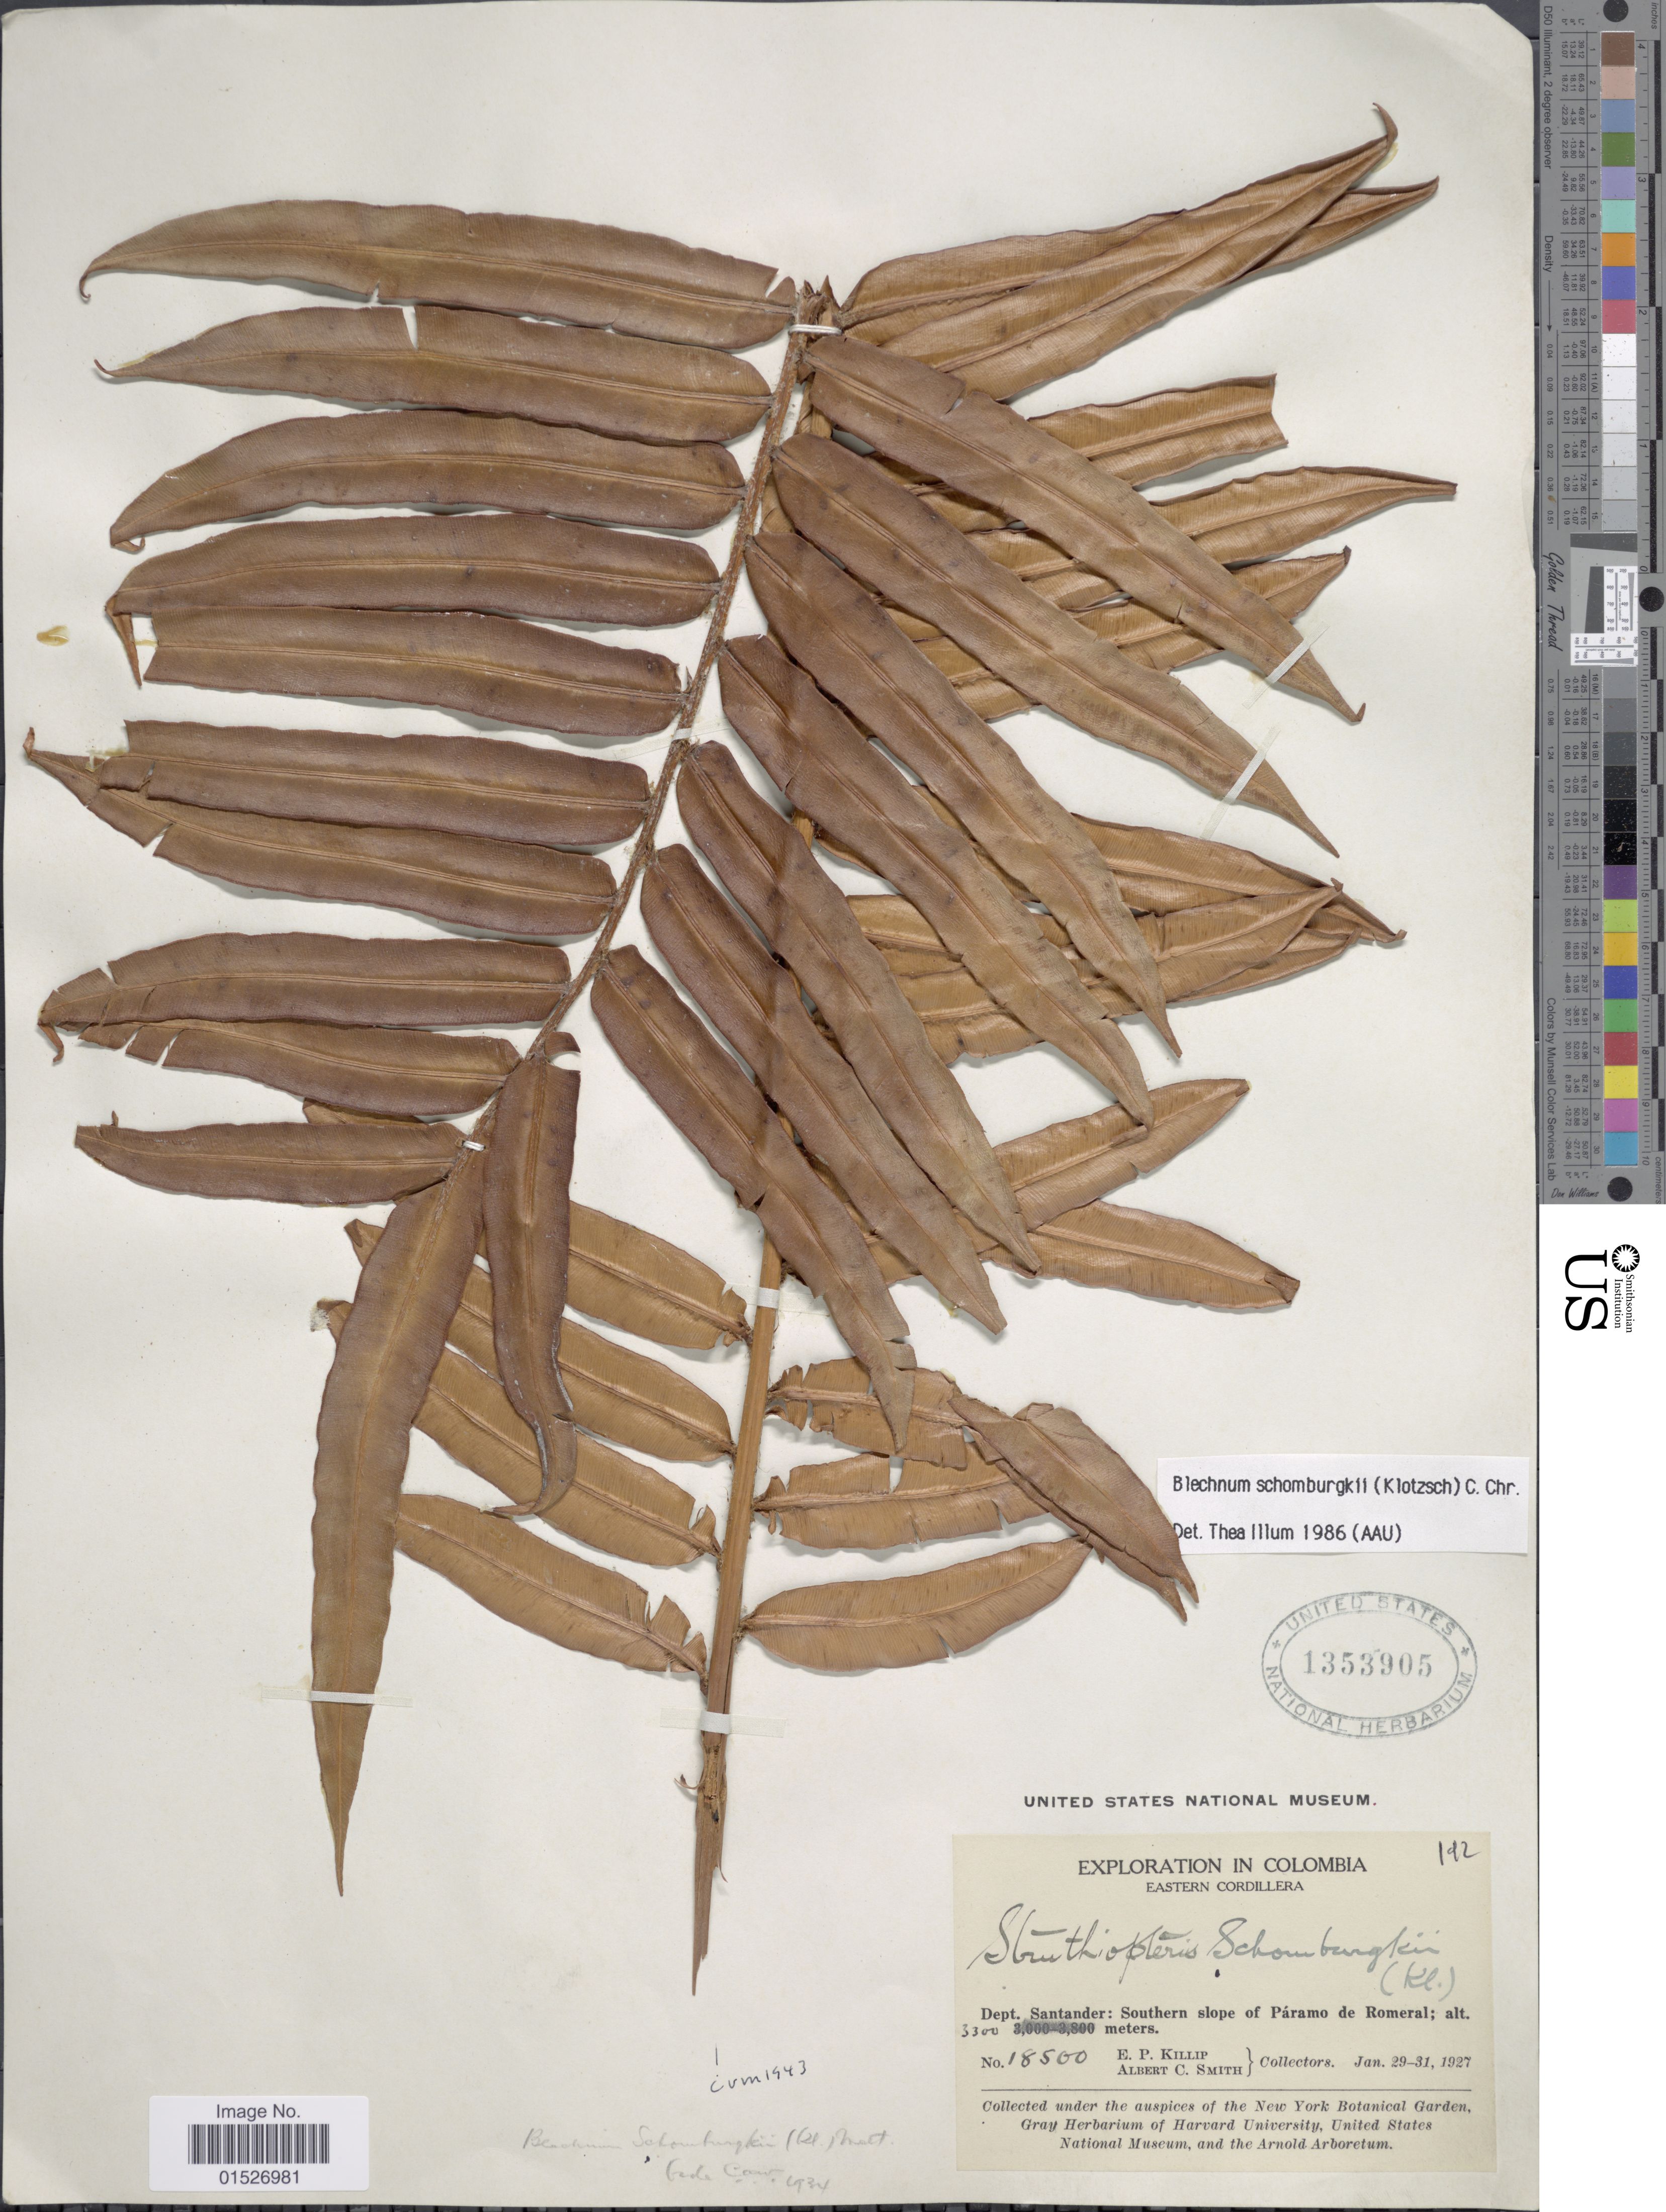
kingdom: Plantae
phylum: Tracheophyta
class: Polypodiopsida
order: Polypodiales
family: Blechnaceae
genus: Blechnum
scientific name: Blechnum schomburgkii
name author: (Klotzsch) C. Chr.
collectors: E. P. Killip & A. C. Smith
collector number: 18500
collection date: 1927-01-29/1927-01-31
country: Colombia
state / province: Santander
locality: Eastern Cordillera. Dept. Santander: Southern slope of Paramo de Romeral.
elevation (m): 3300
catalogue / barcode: US 1353905